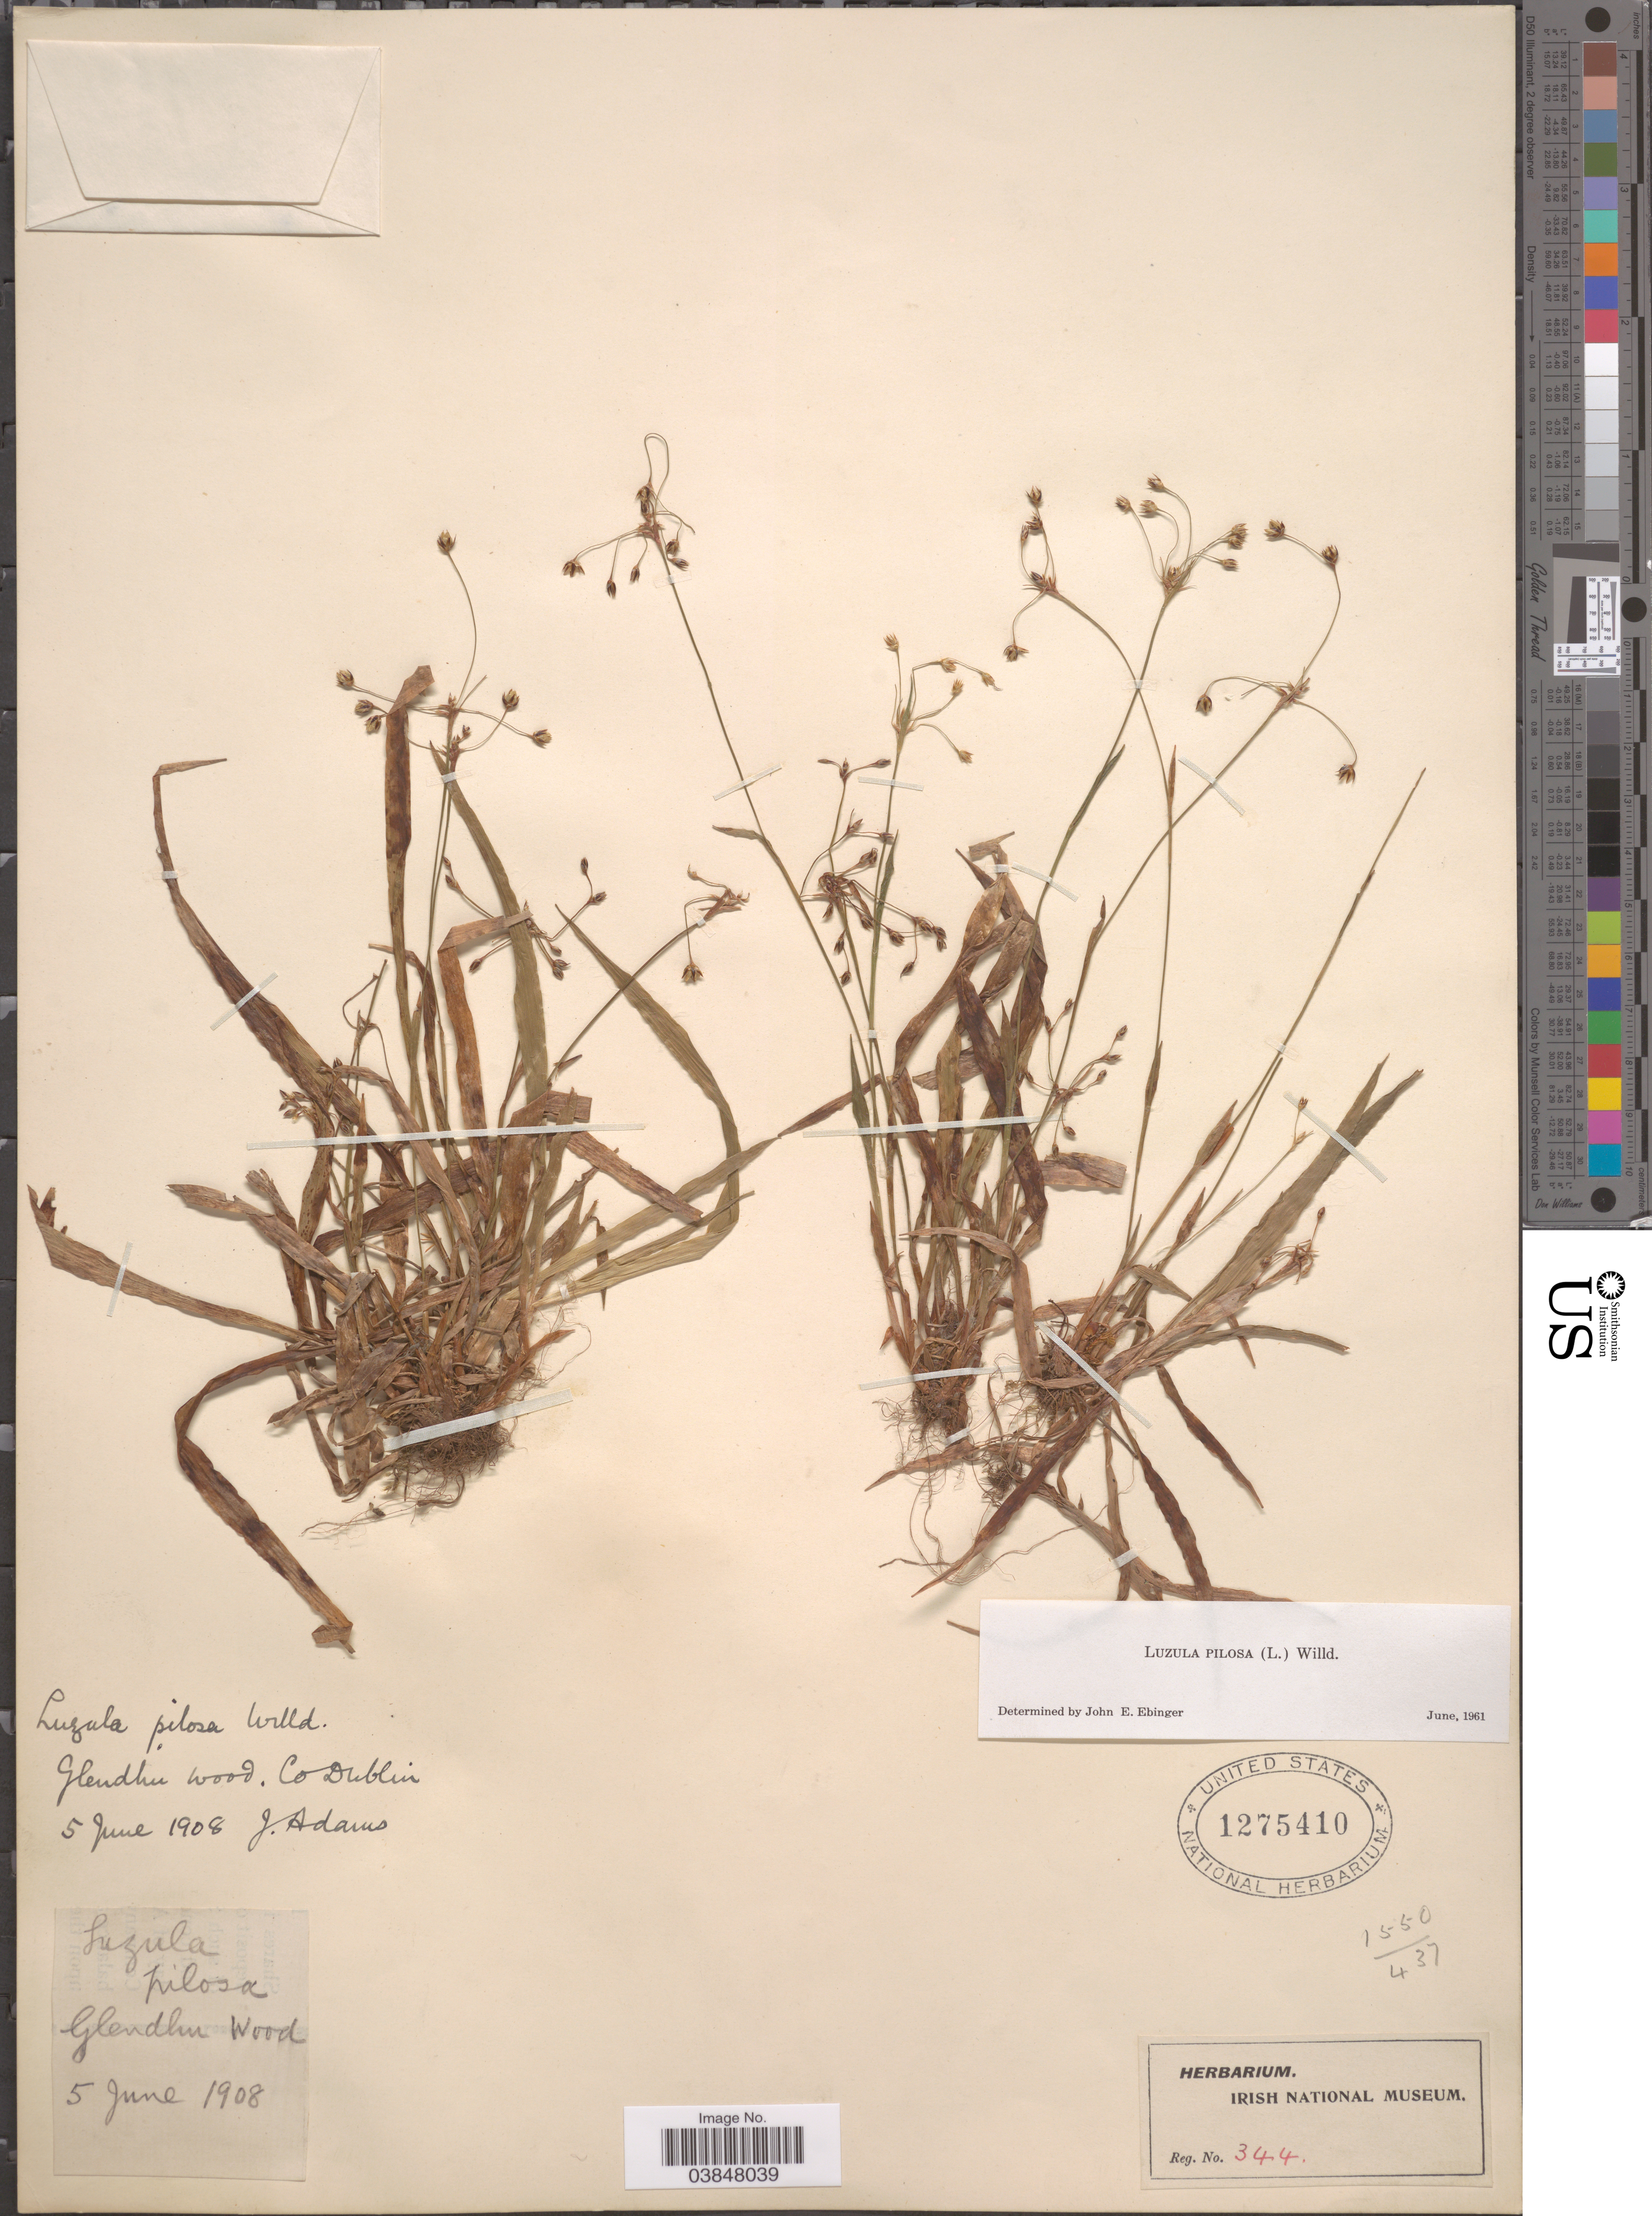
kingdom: Plantae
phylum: Tracheophyta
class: Liliopsida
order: Poales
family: Juncaceae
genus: Luzula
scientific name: Luzula pilosa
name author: (L.) Willd.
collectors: J. Adams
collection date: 1908-06-05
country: Ireland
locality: Glendlin Wood. Co Dublin.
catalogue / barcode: US 1275410